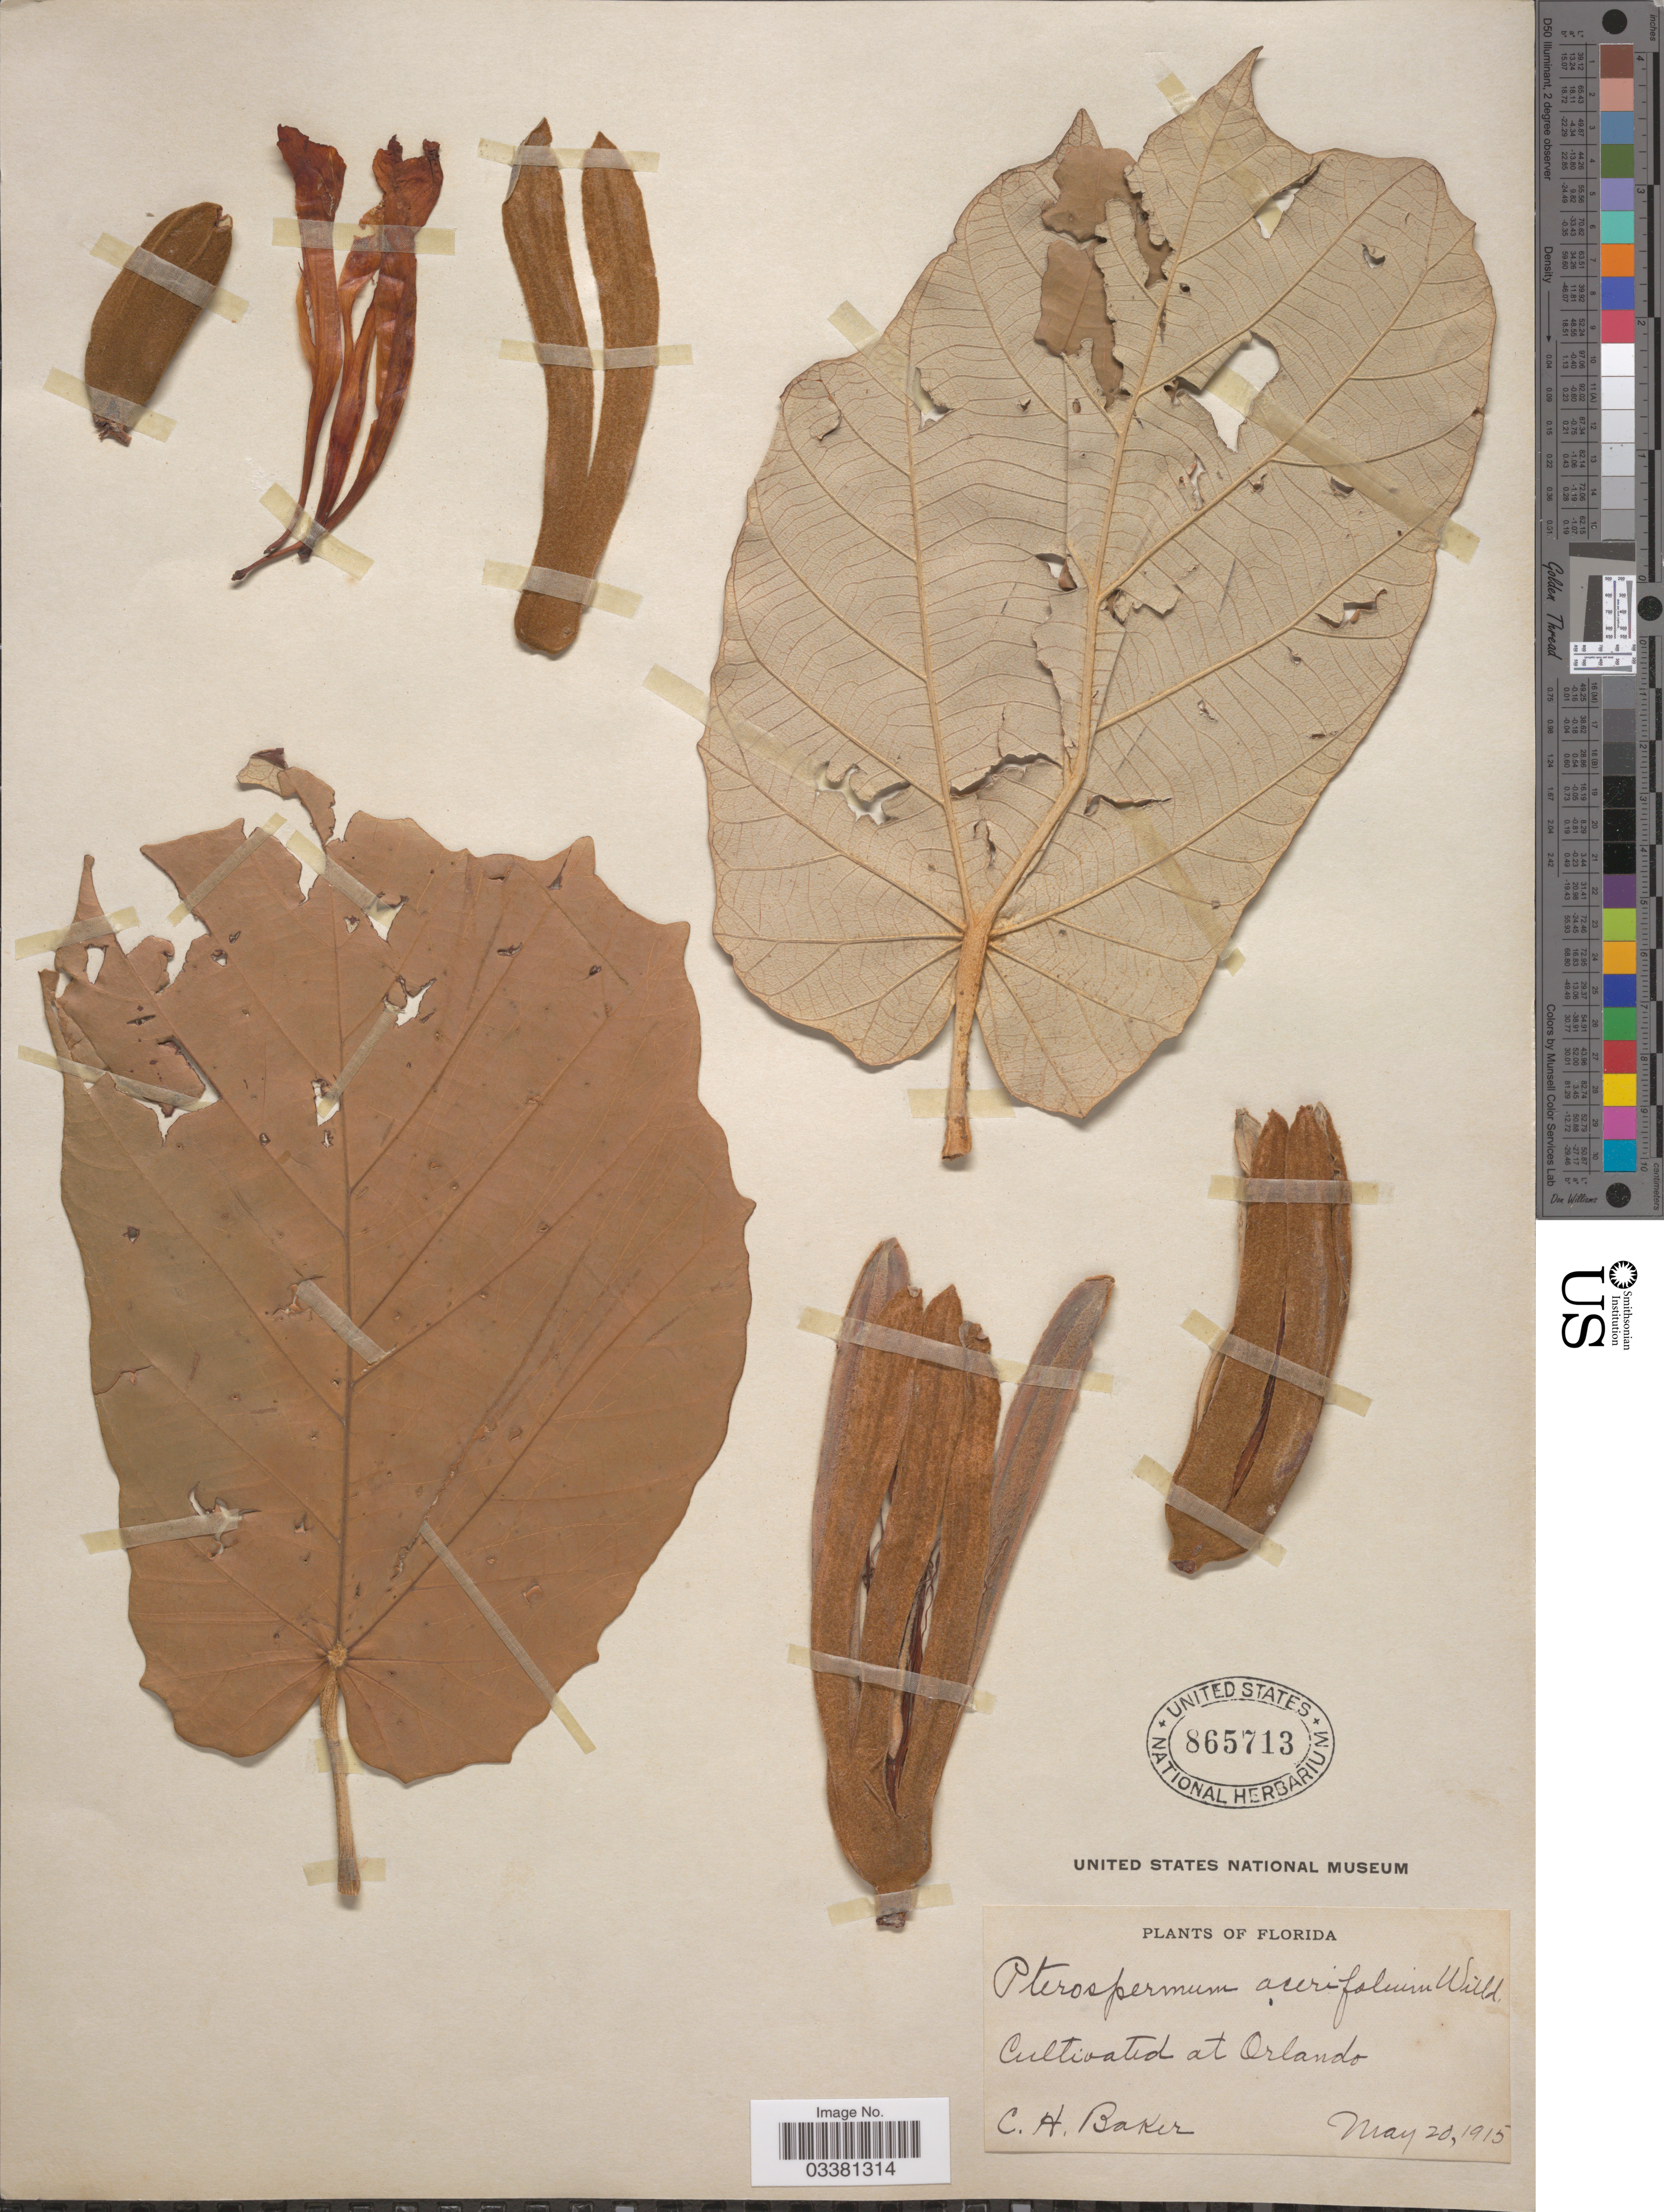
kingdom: Plantae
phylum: Tracheophyta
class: Magnoliopsida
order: Malvales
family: Malvaceae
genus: Pterospermum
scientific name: Pterospermum acerifolium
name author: (L.) Willd.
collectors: C. H. Baker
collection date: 1915-05-20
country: United States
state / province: Florida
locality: At Orlando.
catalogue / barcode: US 865713